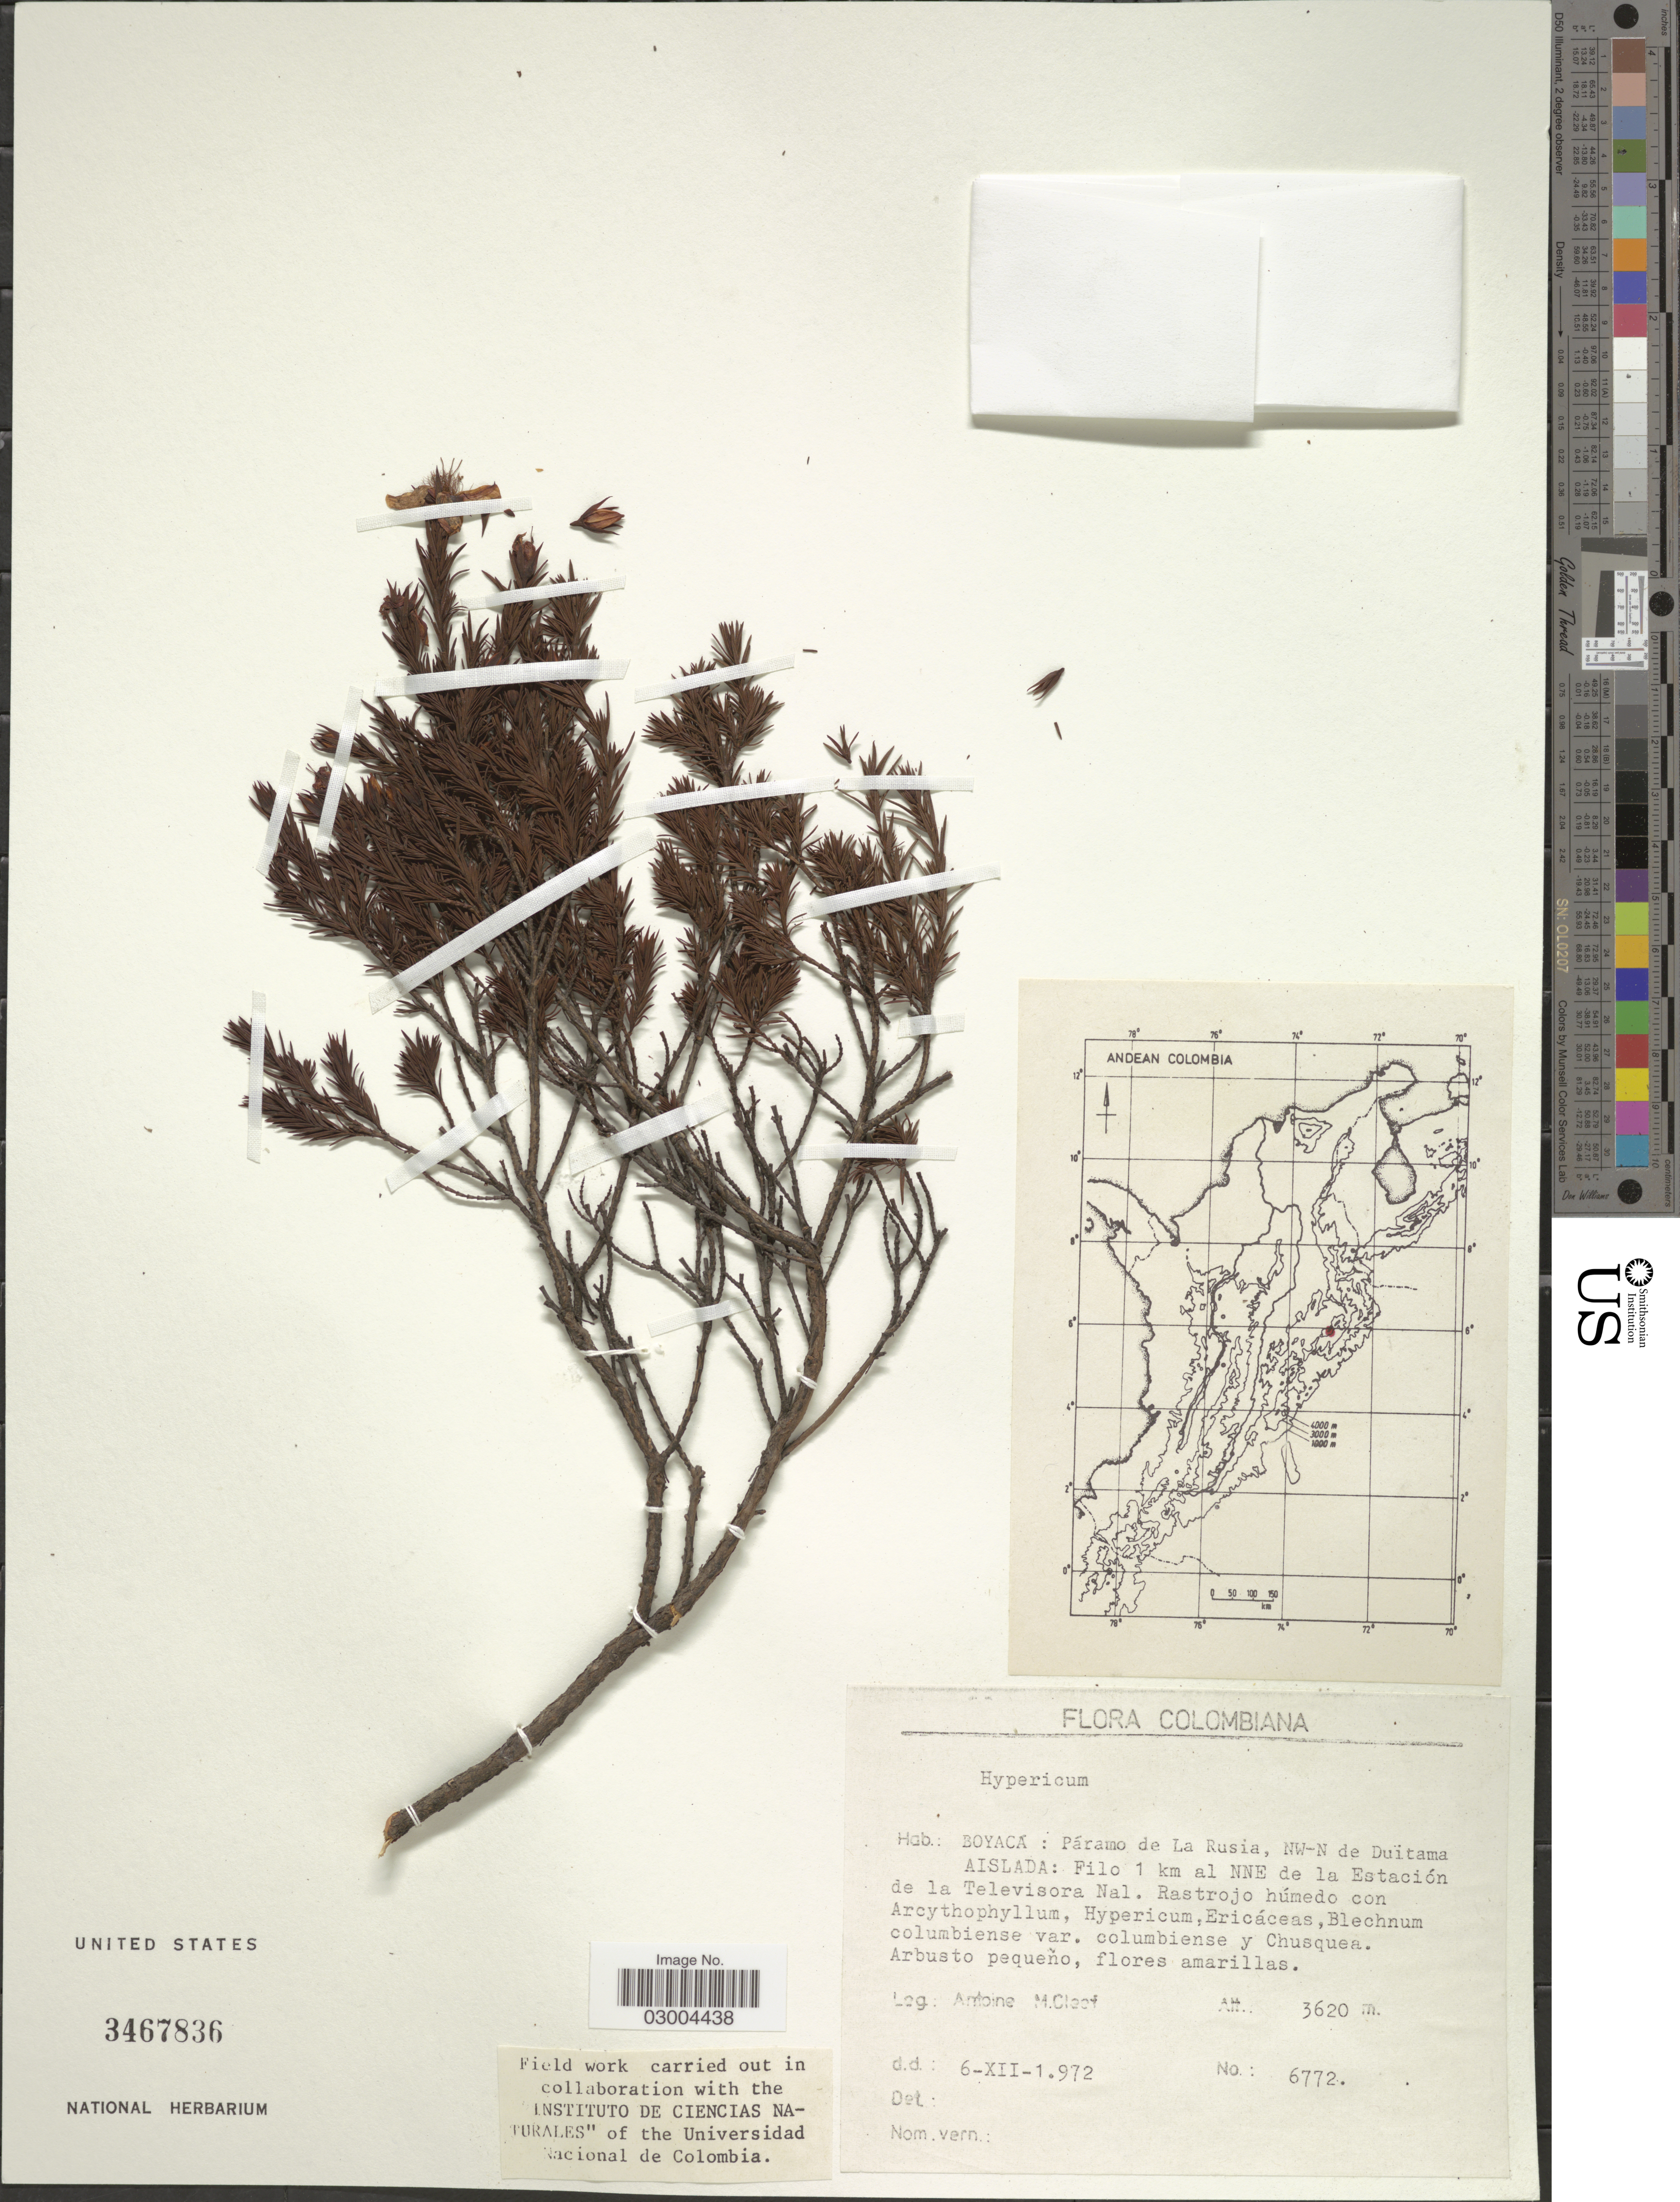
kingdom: Plantae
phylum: Tracheophyta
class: Magnoliopsida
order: Malpighiales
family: Hypericaceae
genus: Hypericum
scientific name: Hypericum sp.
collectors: A. M. Cleef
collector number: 6772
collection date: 1972-12-06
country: Colombia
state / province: Boyacá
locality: Páramo de La Rusia, NW-N de Duitama. Aislada: Filo 1 km al NNE de la Estación de la Televisora Nal.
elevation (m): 3620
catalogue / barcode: US 3467836